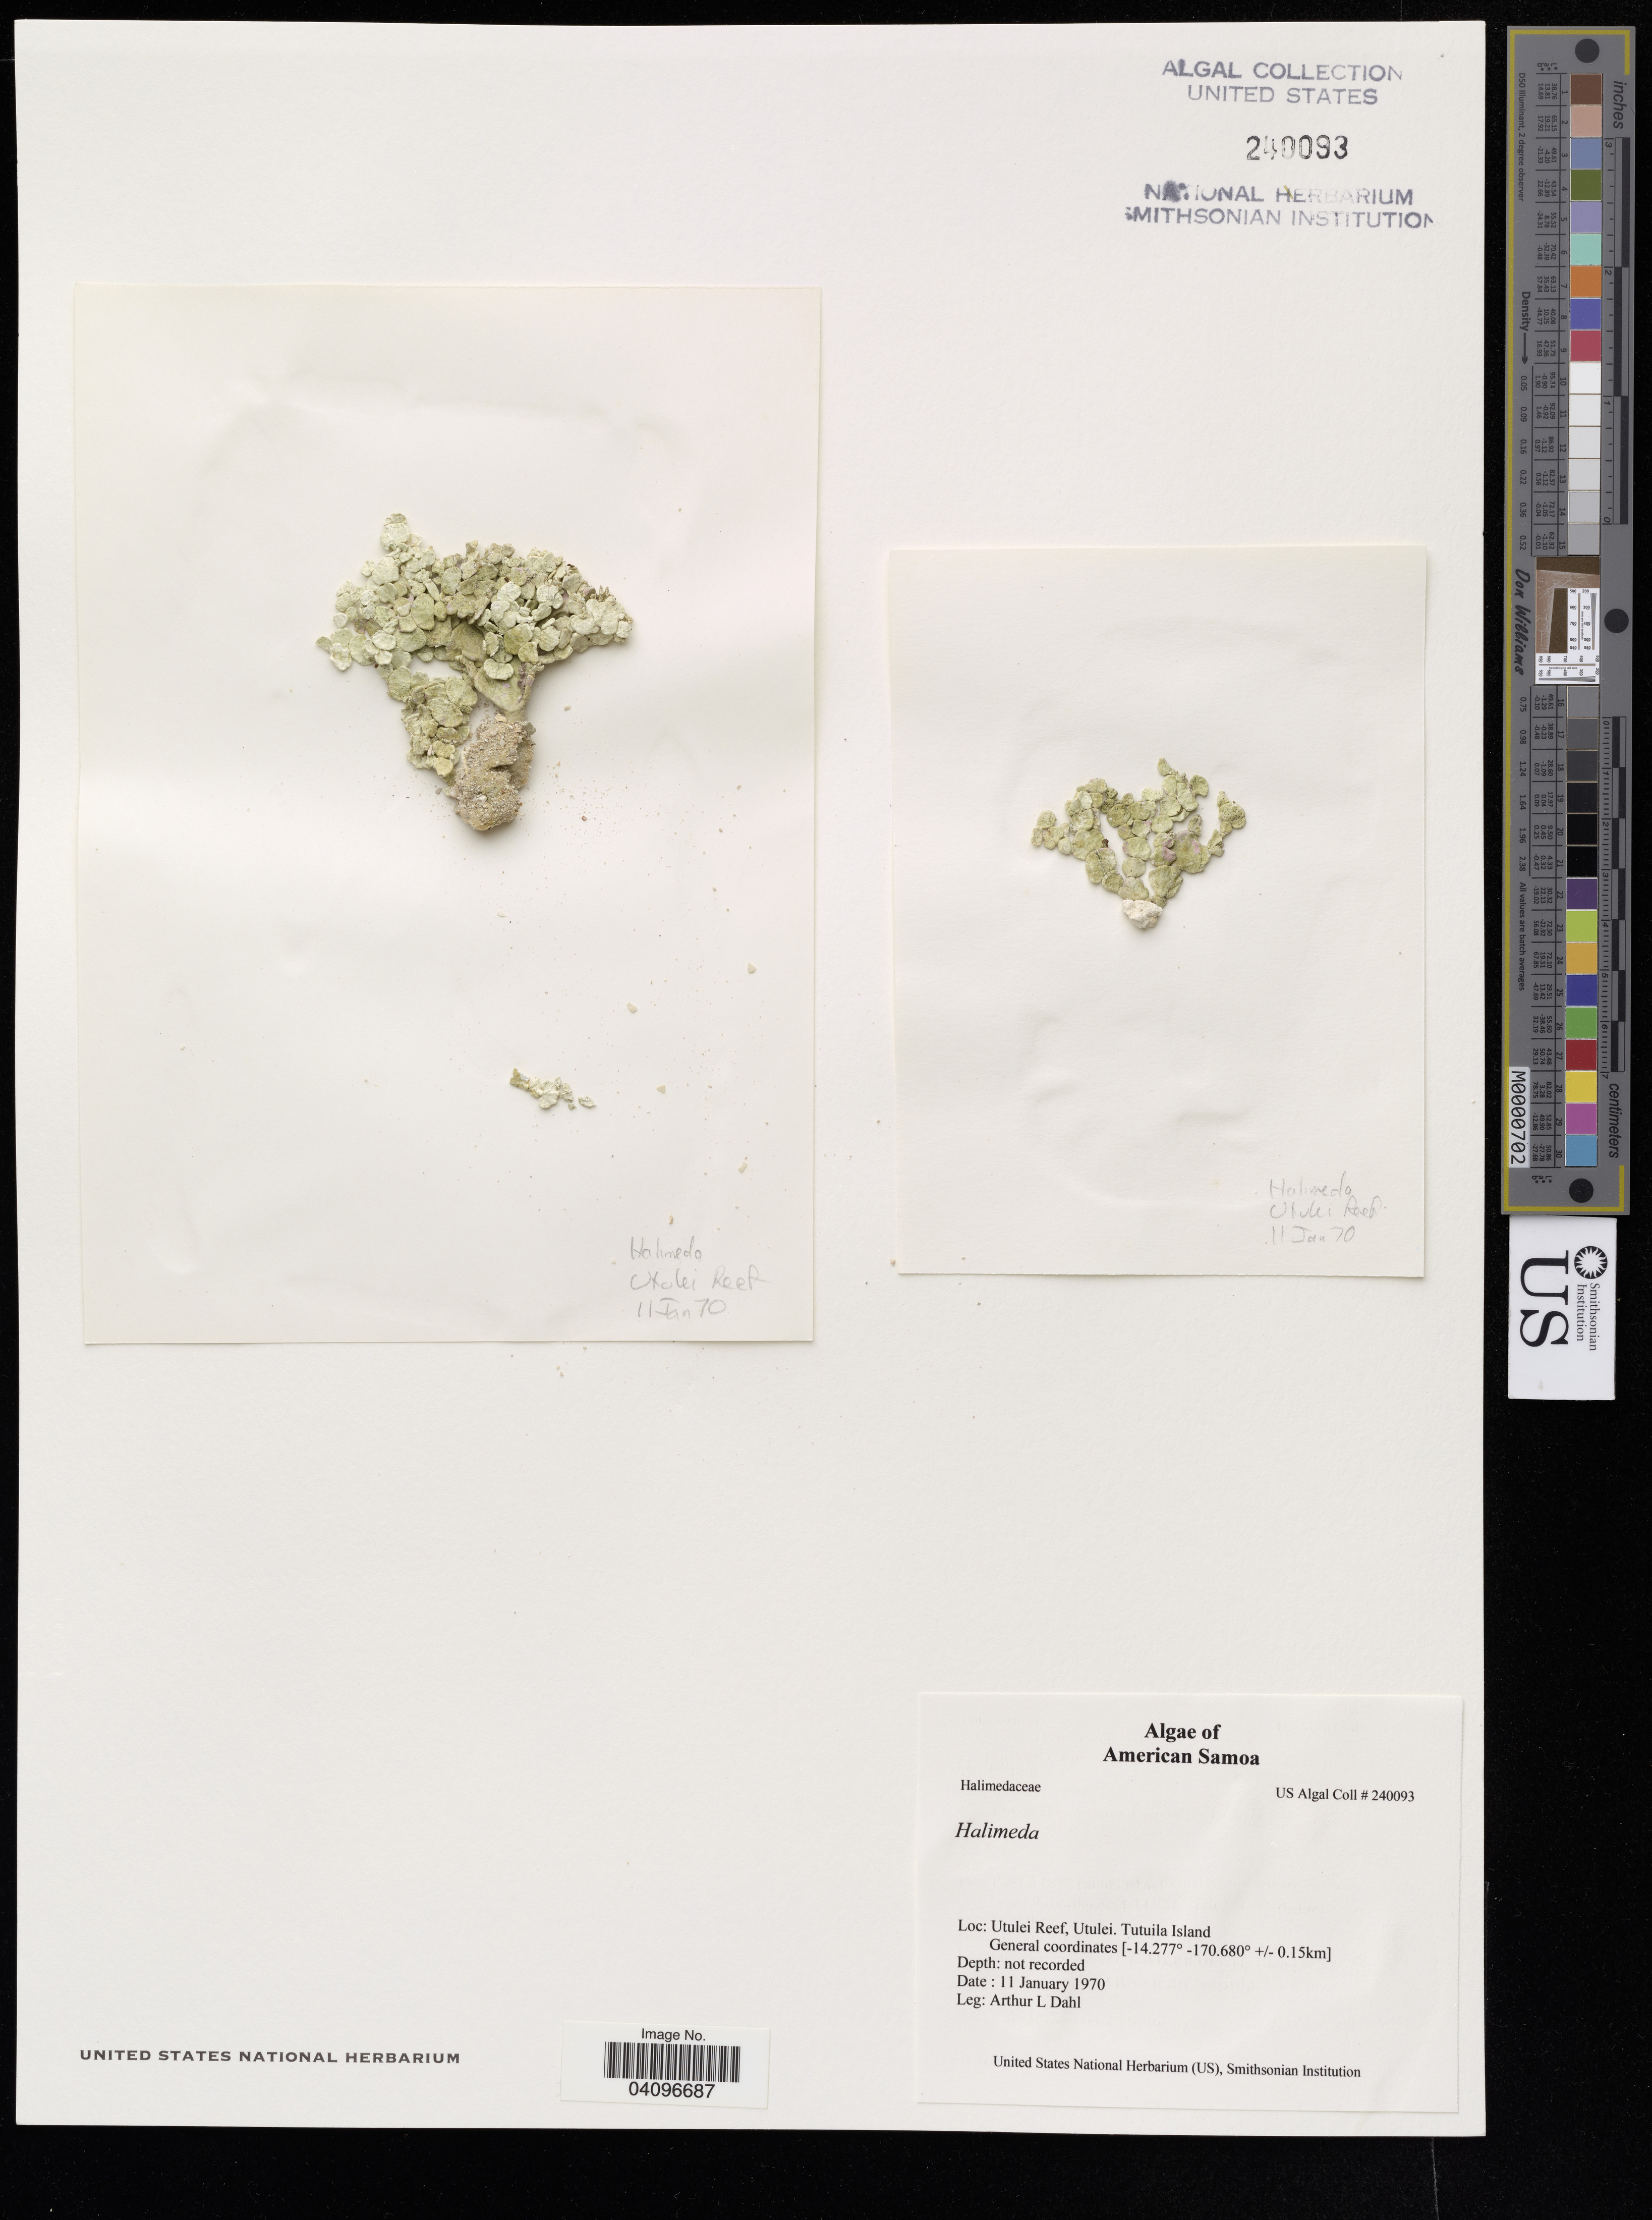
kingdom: Plantae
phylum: Chlorophyta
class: Ulvophyceae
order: Bryopsidales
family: Halimedaceae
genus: Halimeda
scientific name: Halimeda sp.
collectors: A. Dahl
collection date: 1970-01-11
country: American Samoa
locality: Utulei Reef, Tutuila Island.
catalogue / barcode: US 240093